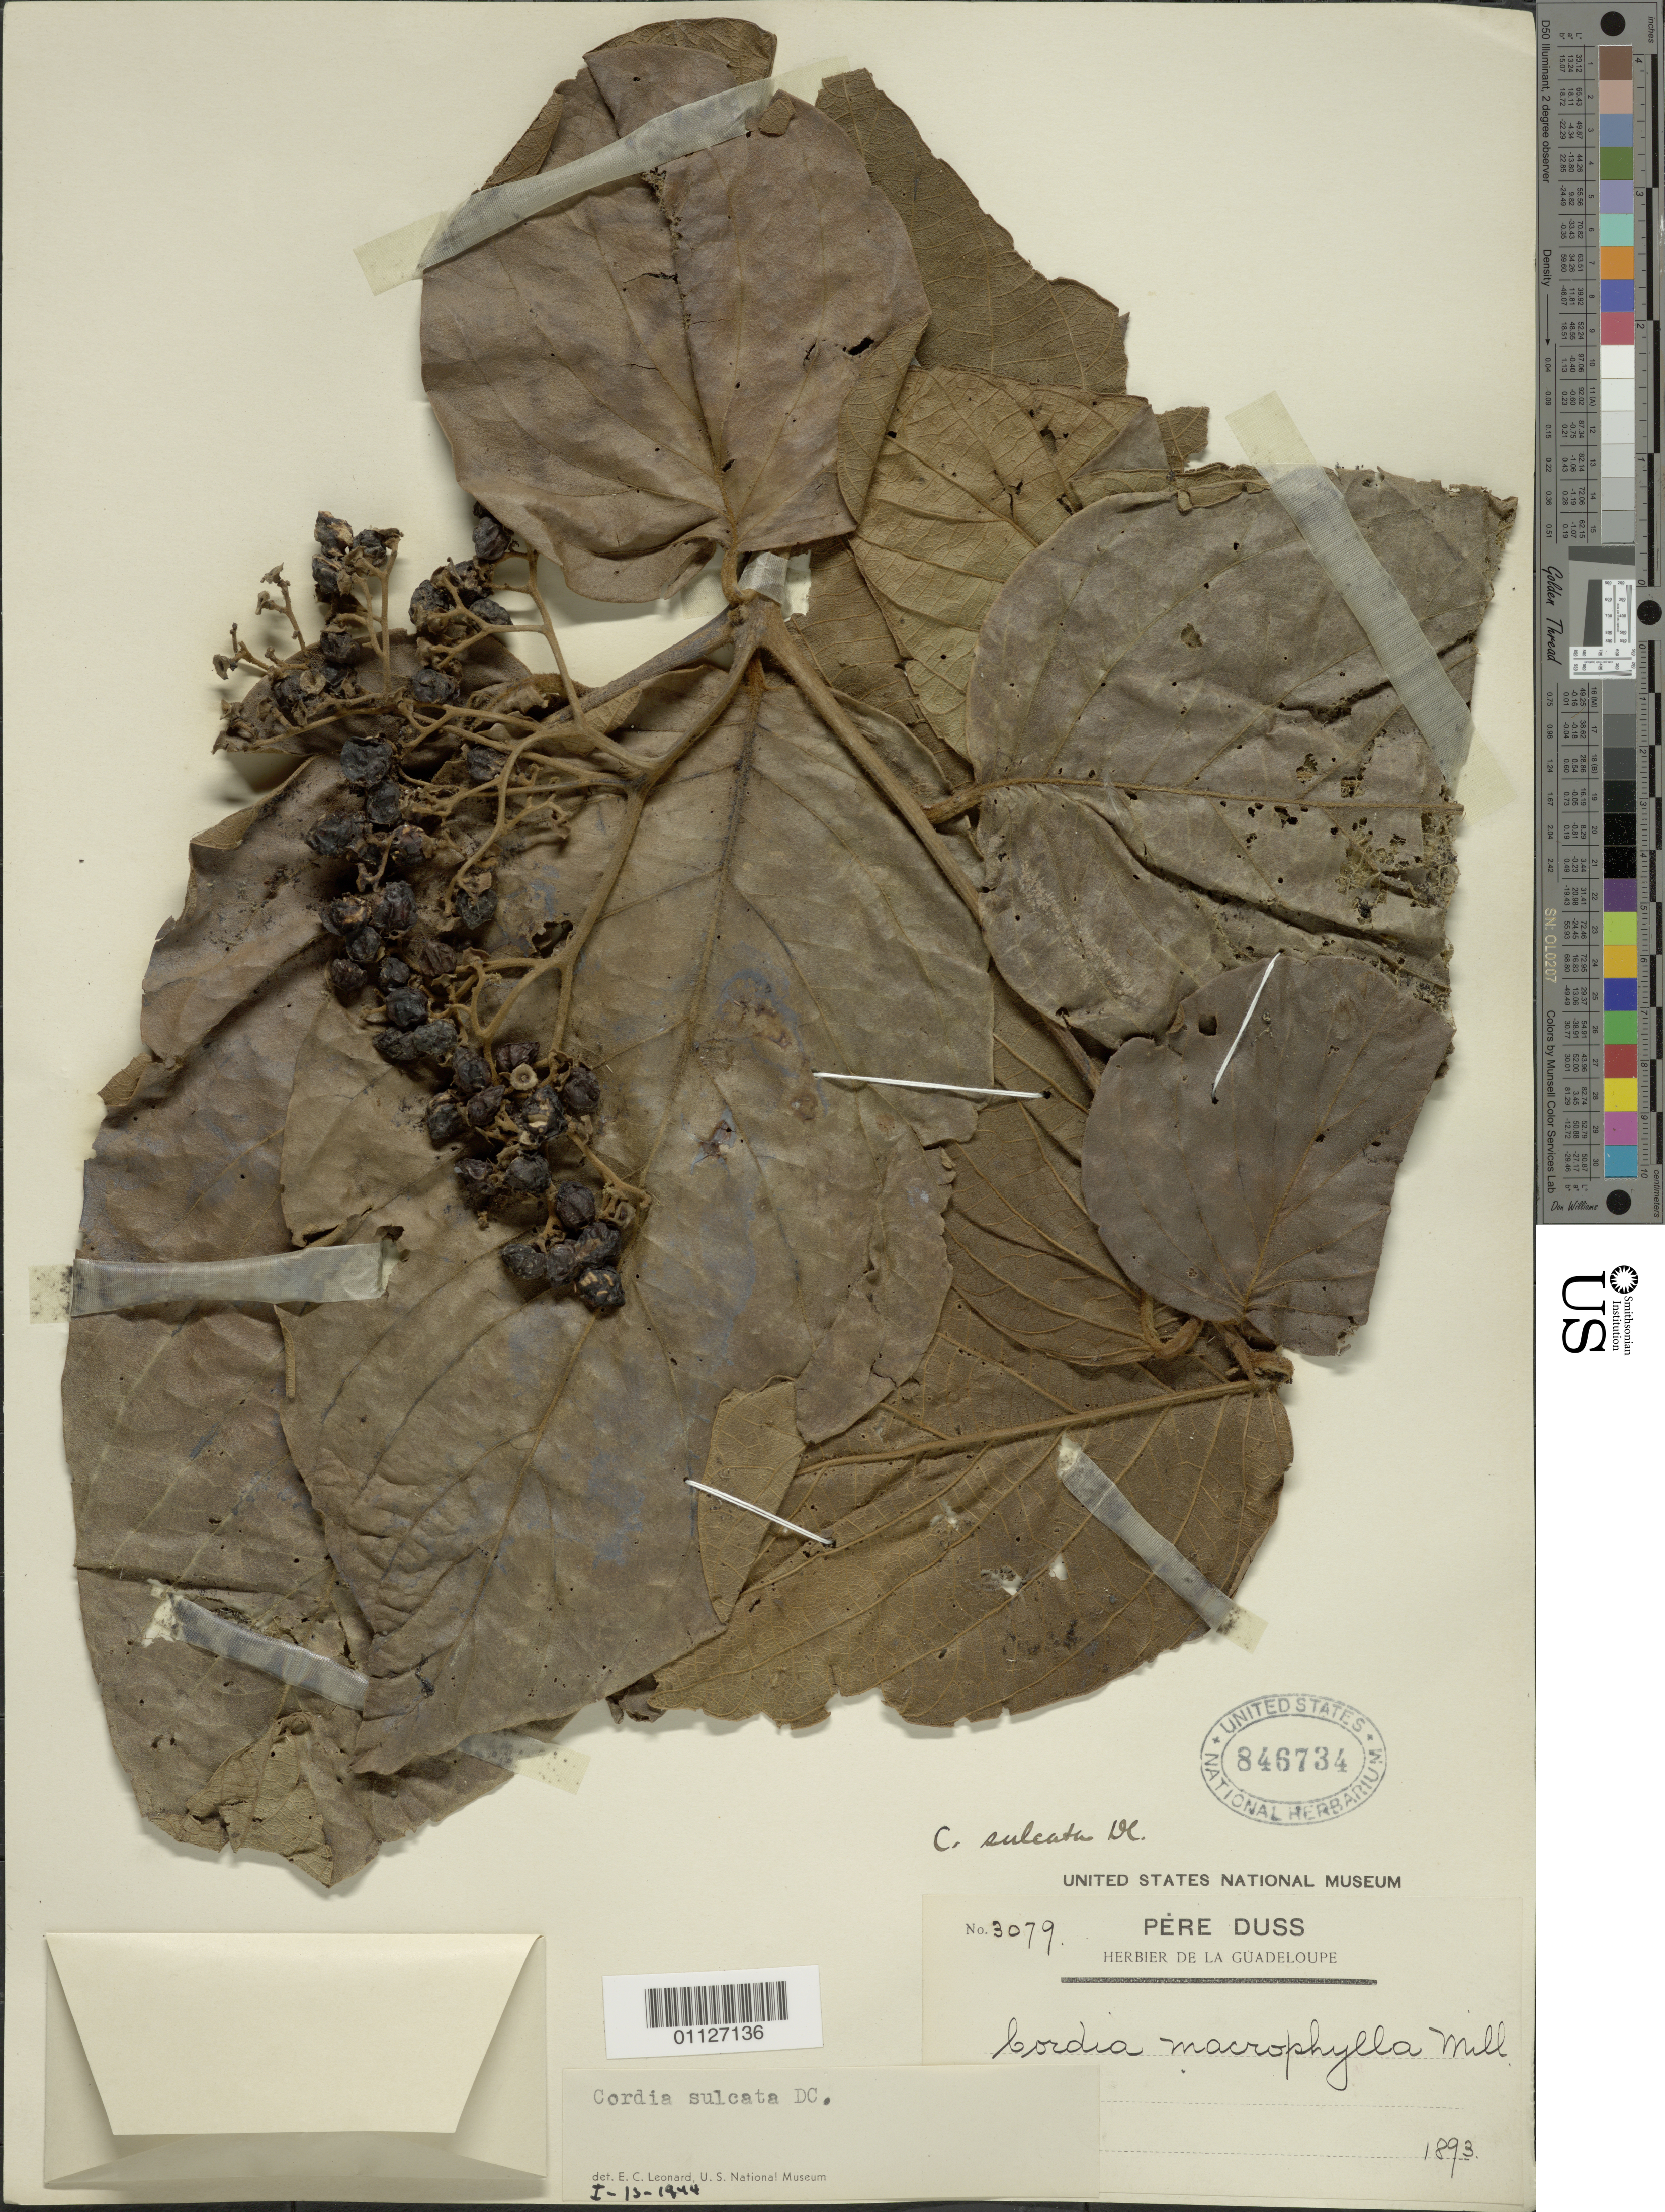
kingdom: Plantae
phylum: Tracheophyta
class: Magnoliopsida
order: Boraginales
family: Cordiaceae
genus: Cordia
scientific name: Cordia sulcata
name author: DC.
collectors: Herbier de la Guadeloupe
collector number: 3079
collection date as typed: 01 Jan 1893 to 31 Dec 1893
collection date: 1893-01-01/1893-12-31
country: Guadeloupe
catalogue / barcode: US 846734